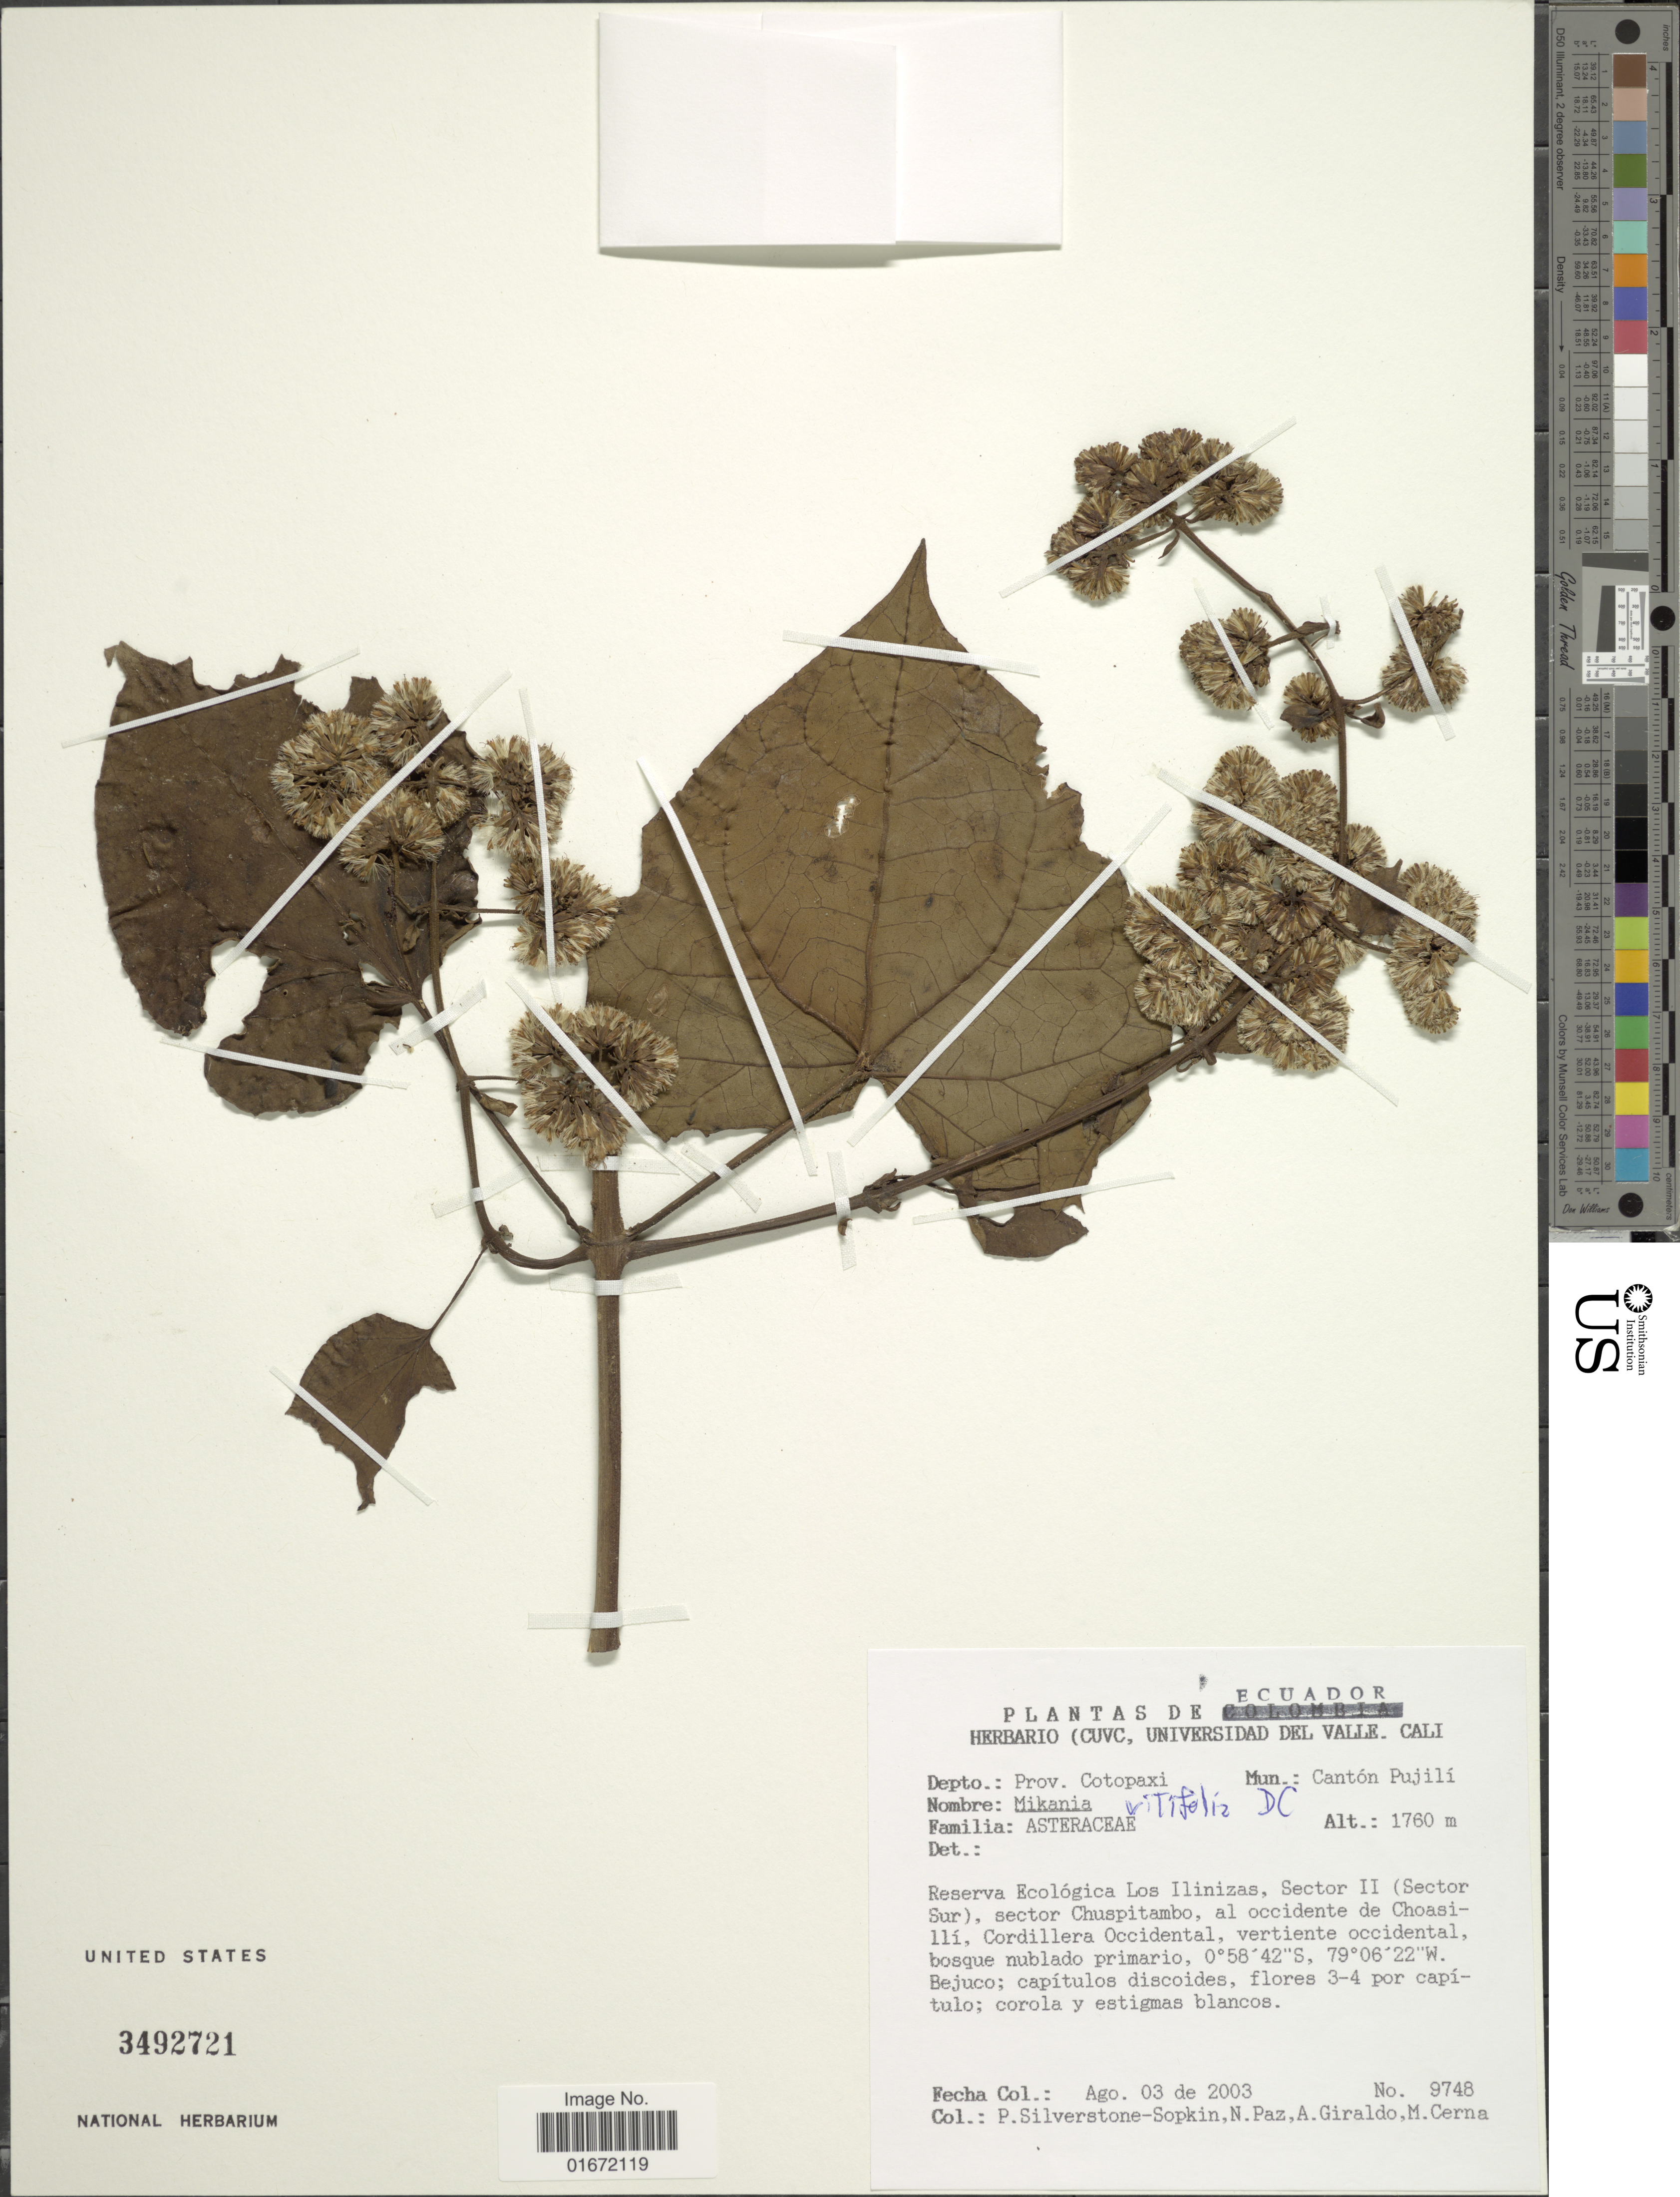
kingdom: Plantae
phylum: Tracheophyta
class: Magnoliopsida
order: Asterales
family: Asteraceae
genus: Mikania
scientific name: Mikania vitifolia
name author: DC.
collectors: P. A. Silverstone-Sopkin, N. Paz, A. Giraldo & M. Cerna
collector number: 9748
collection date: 2003-08-03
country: Ecuador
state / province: Cotopaxi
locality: Depto.: Prov. Cotopaxi. Mun.: Cantón Pujilí. Reserva Ecológica Los Ilinizas, Sector II (Sector Sur), sector Chuspitambo, al occidente de Choasillí, Cordillera Occidental, vertiente occidental, bosque nublado primario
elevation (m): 1760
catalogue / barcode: US 3492721